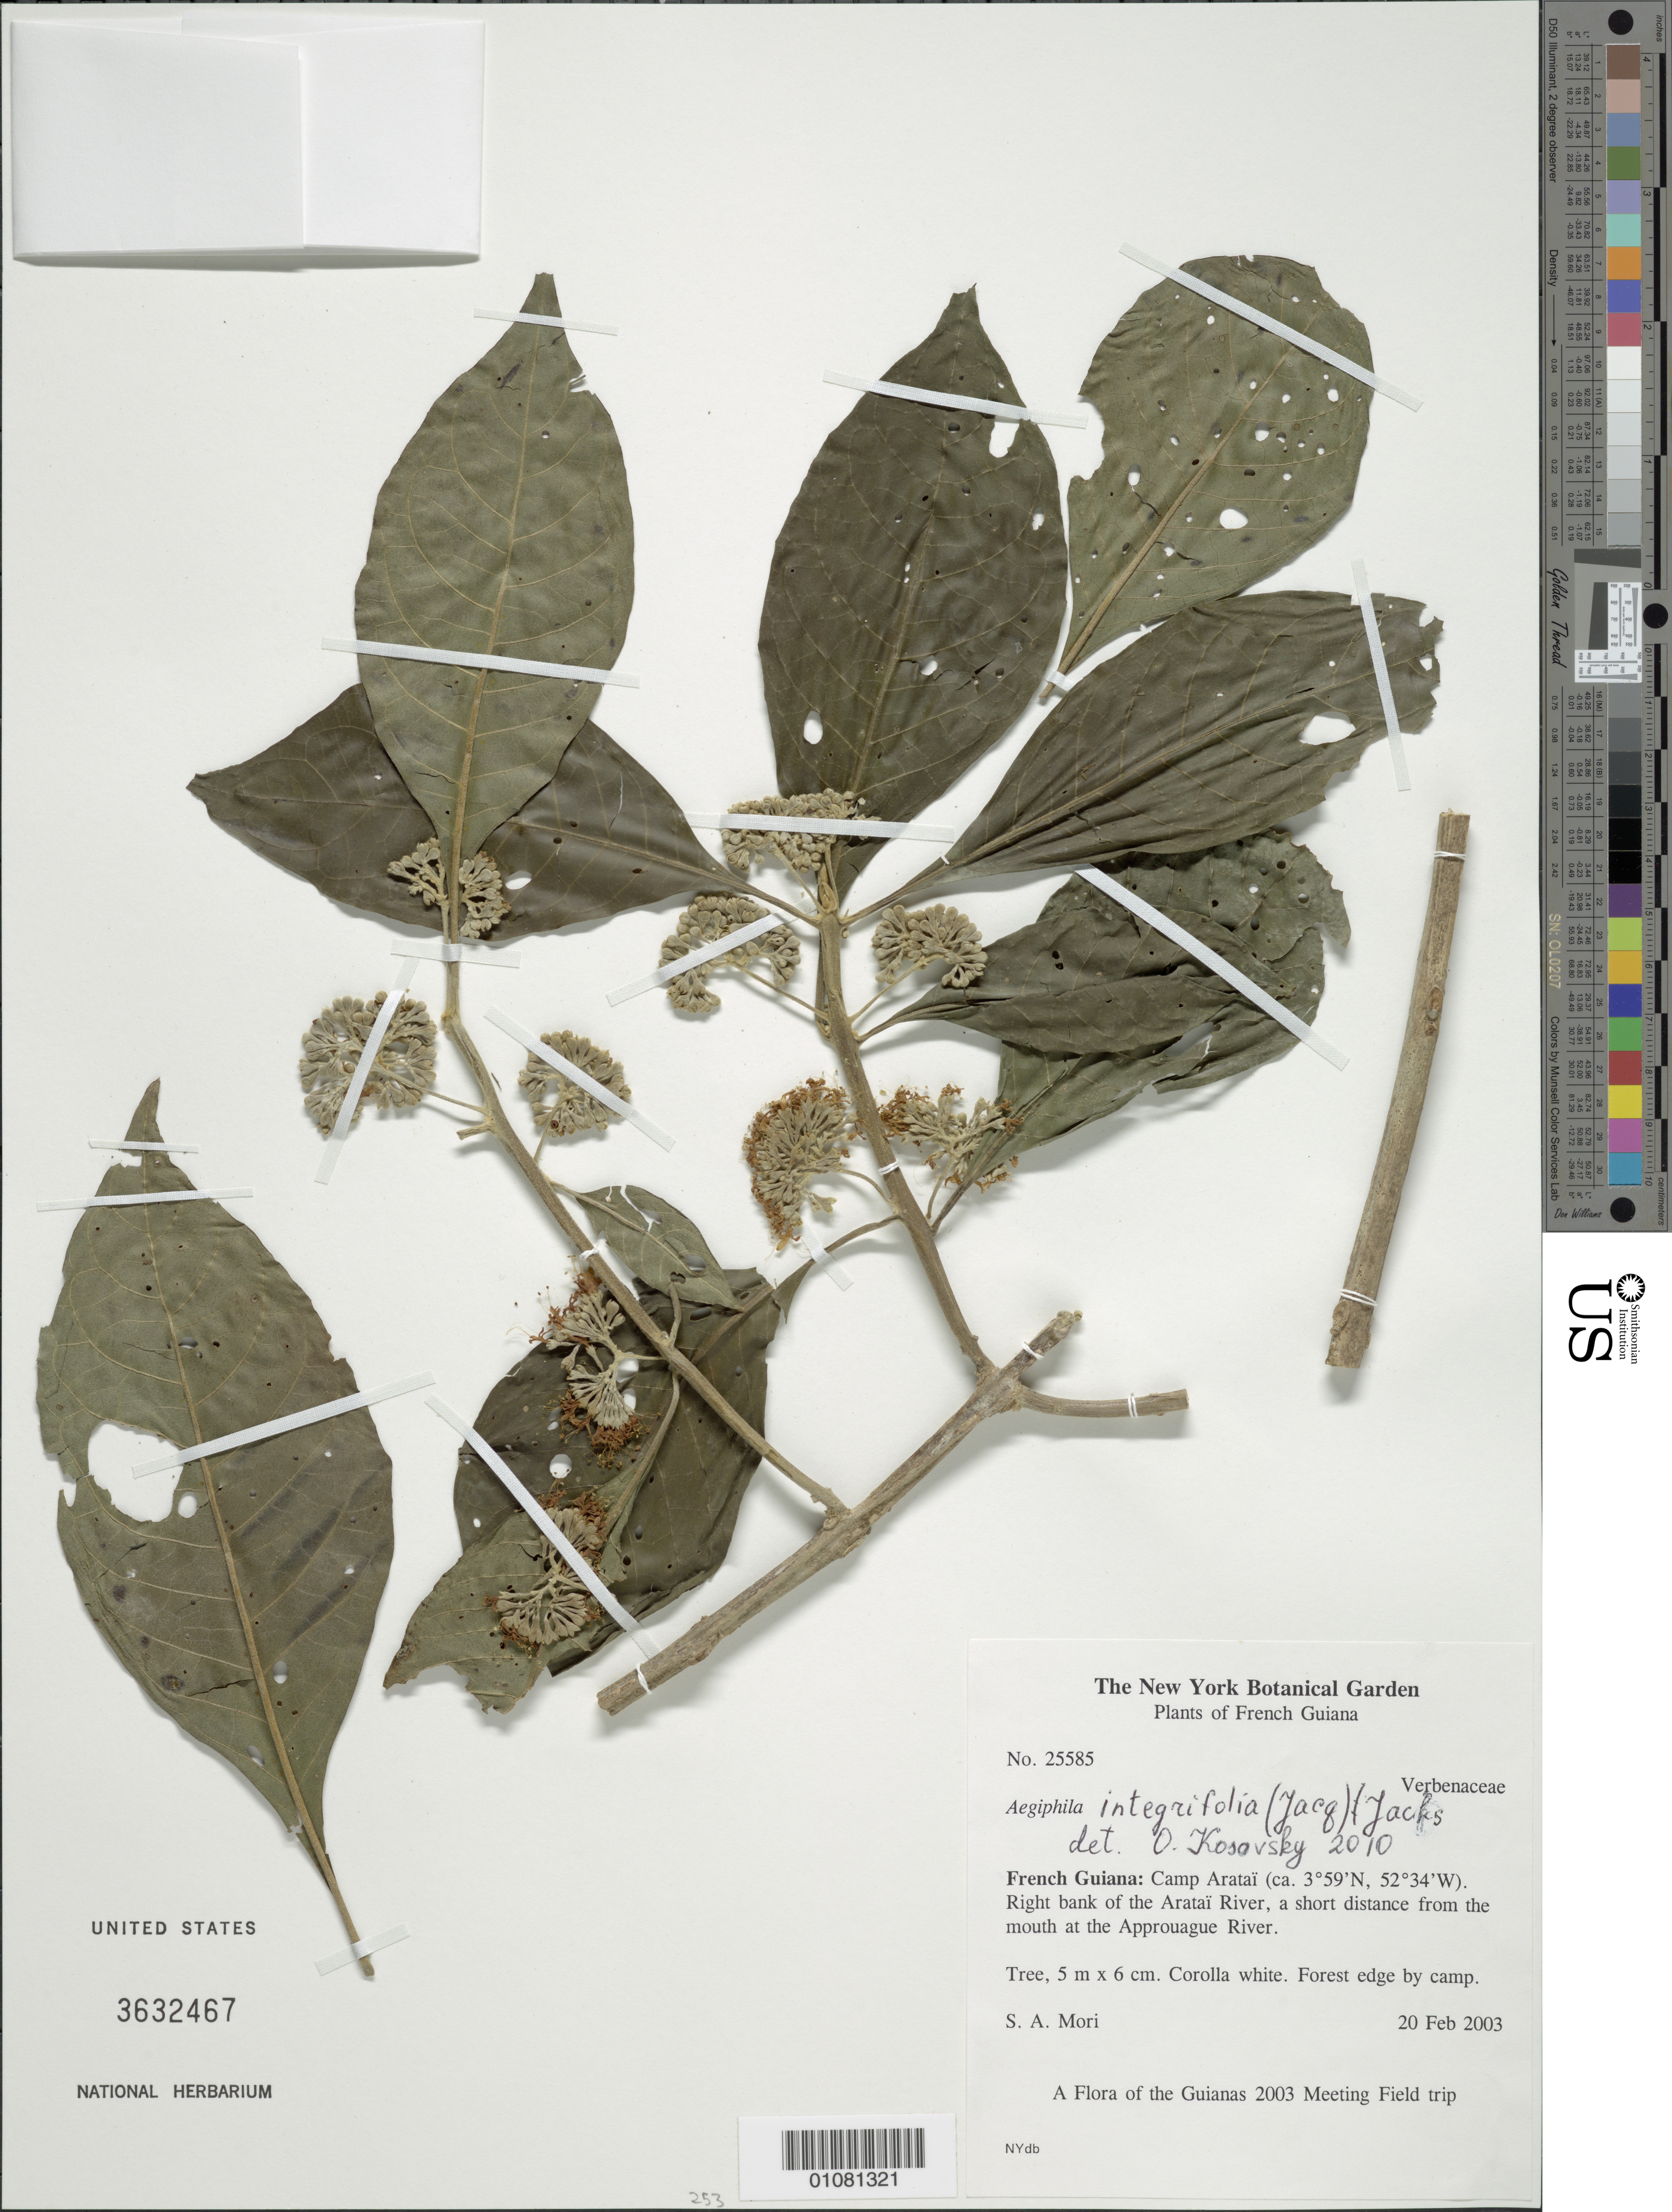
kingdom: Plantae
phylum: Tracheophyta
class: Magnoliopsida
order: Lamiales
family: Lamiaceae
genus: Aegiphila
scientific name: Aegiphila integrifolia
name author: (Jacq.) B.D. Jacks.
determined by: Kosovsky, O.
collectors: S. Mori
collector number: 25585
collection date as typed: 20-Feb-03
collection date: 2003-02-20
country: French Guiana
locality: Camp Arataï. Right bank of the Arataï River, a short distance from the mouth at the Approuague River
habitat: Forest edge by camp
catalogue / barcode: US 3632467